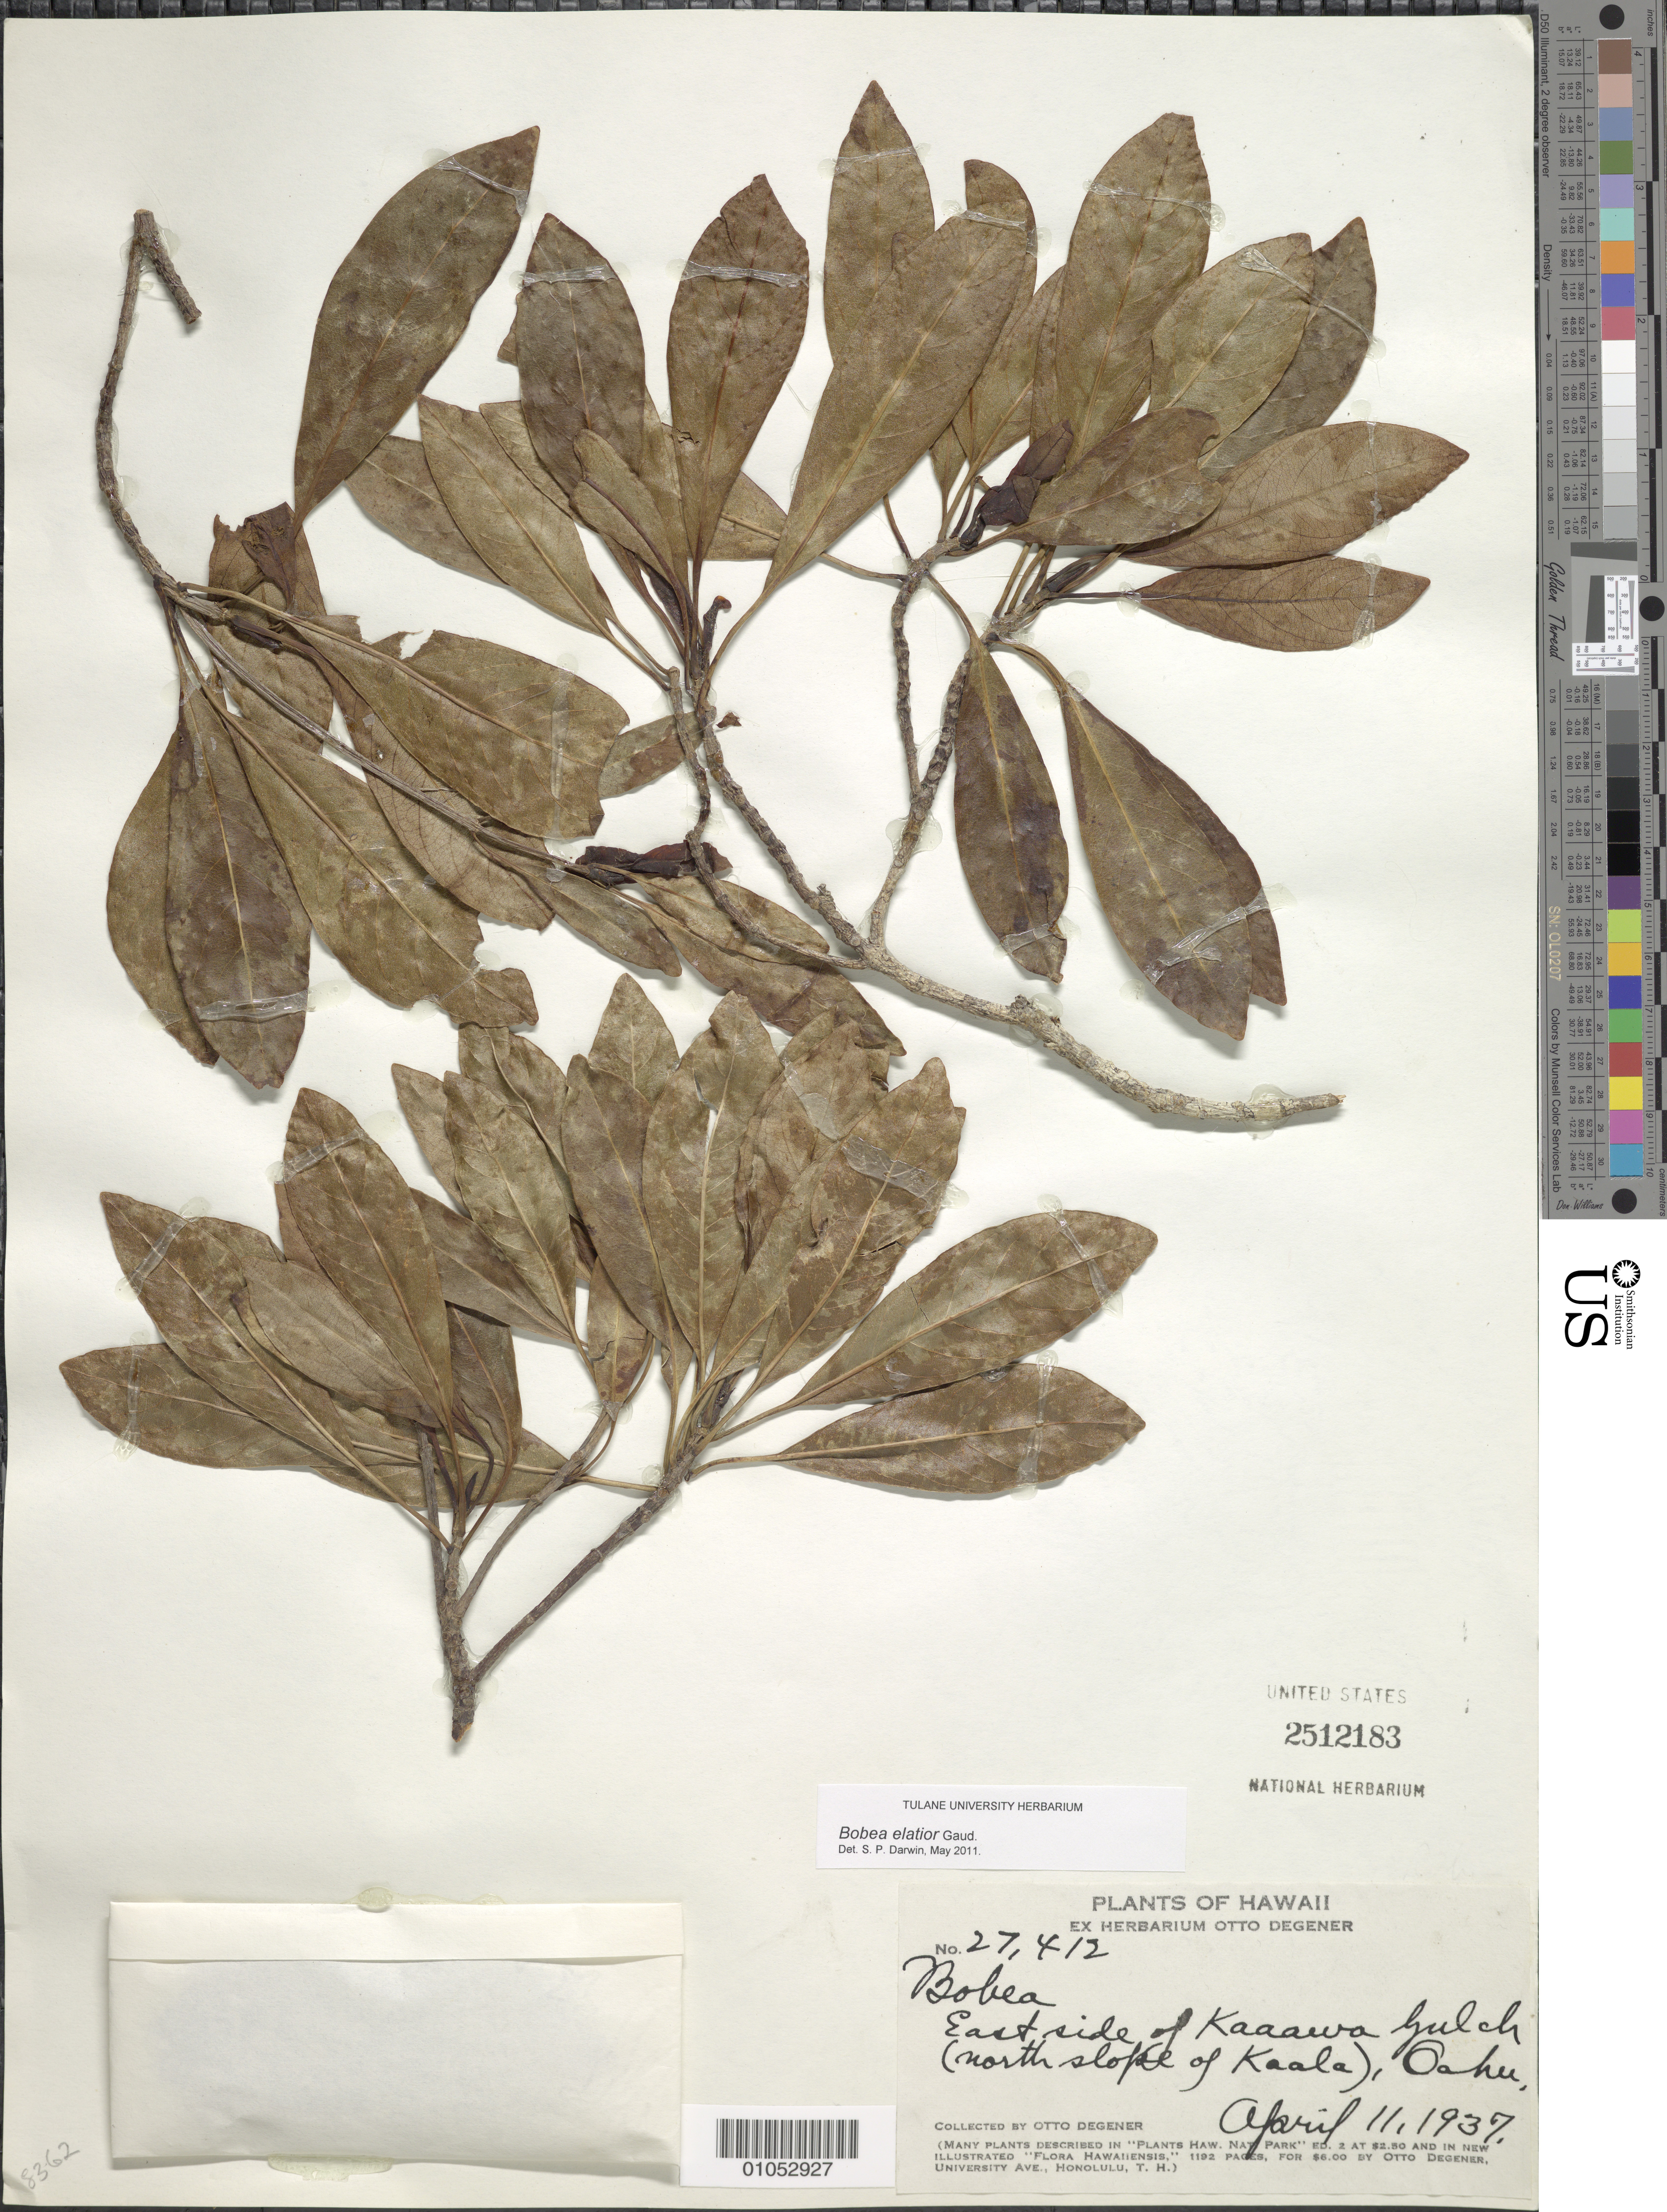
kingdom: Plantae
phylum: Tracheophyta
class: Magnoliopsida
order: Gentianales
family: Rubiaceae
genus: Bobea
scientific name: Bobea elatior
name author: Gaudich.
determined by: Darwin, S. P.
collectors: O. Degener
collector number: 27412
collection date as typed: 11 Apr 1937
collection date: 1937-04-11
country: United States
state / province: Hawaii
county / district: Honolulu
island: Oahu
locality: East side of Kaaawa Gulch (north slope of Kaala).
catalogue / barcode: US 2512183